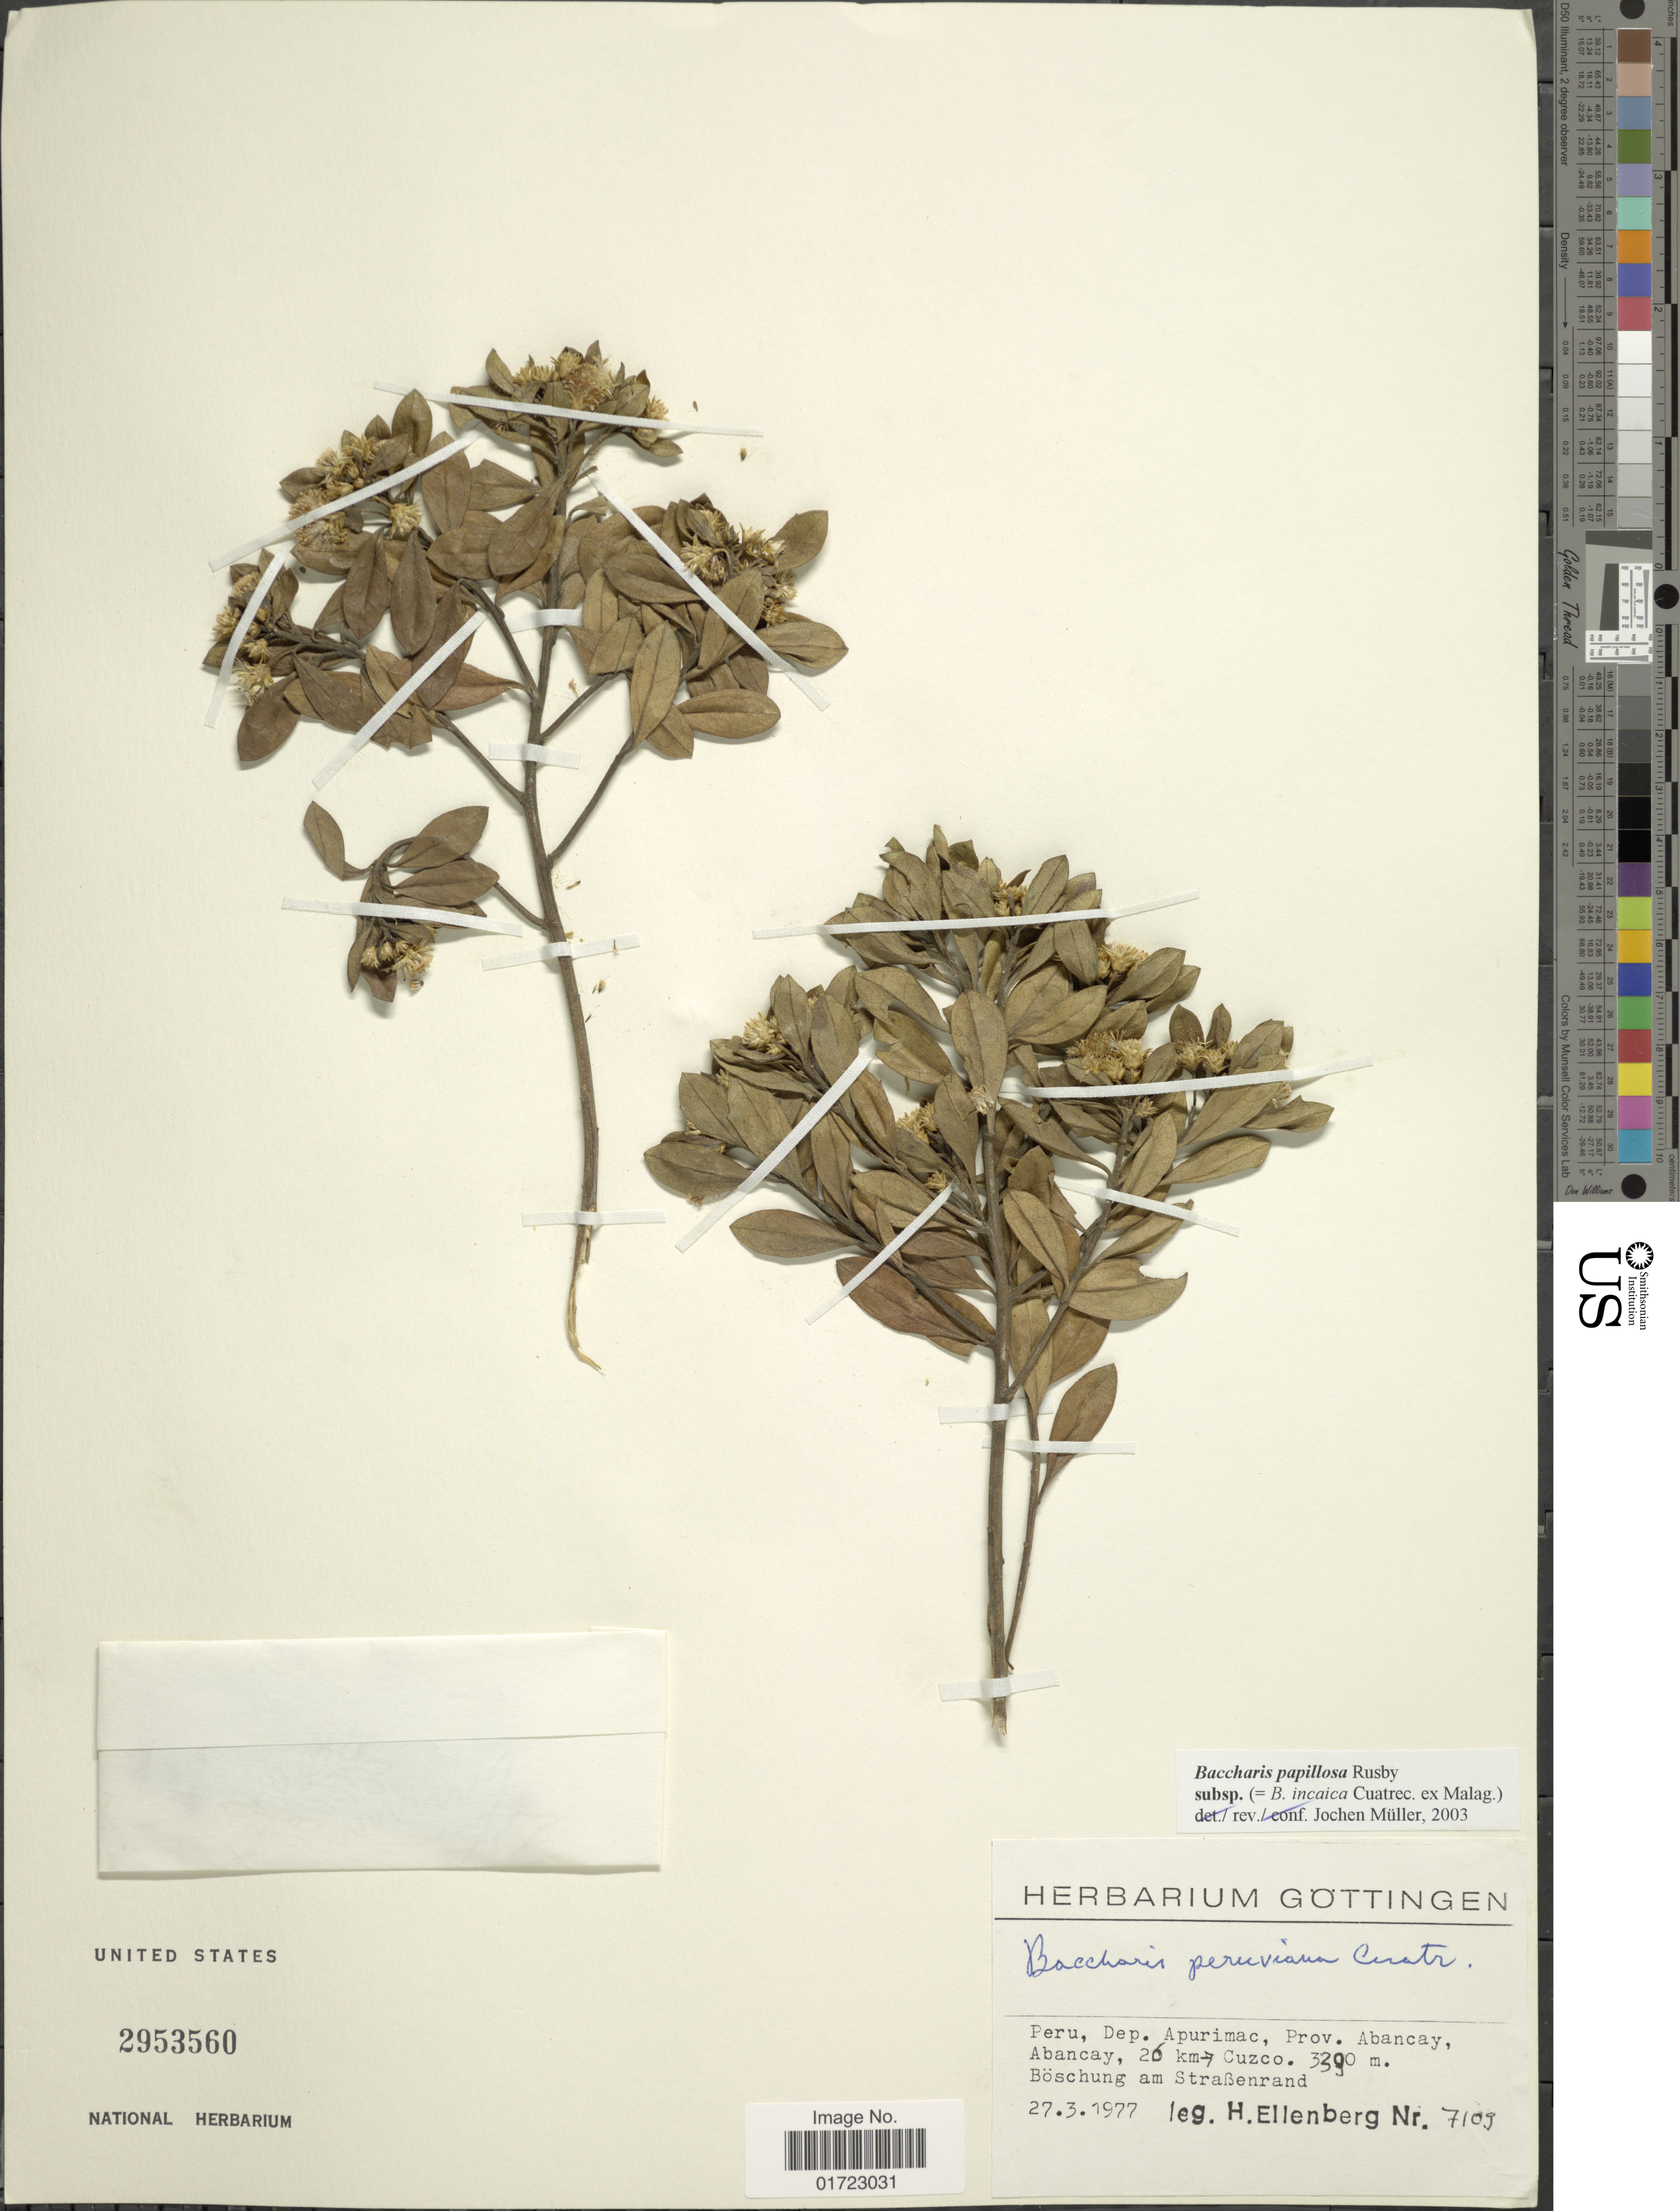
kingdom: Plantae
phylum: Tracheophyta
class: Magnoliopsida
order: Asterales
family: Asteraceae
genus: Baccharis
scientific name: Baccharis papillosa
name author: Rusby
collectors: H. Ellenberg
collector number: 7109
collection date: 1977-03-27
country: Peru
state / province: Apurímac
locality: Prov. Abancay. 26 km - Cuzco.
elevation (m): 3300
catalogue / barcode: US 2953560